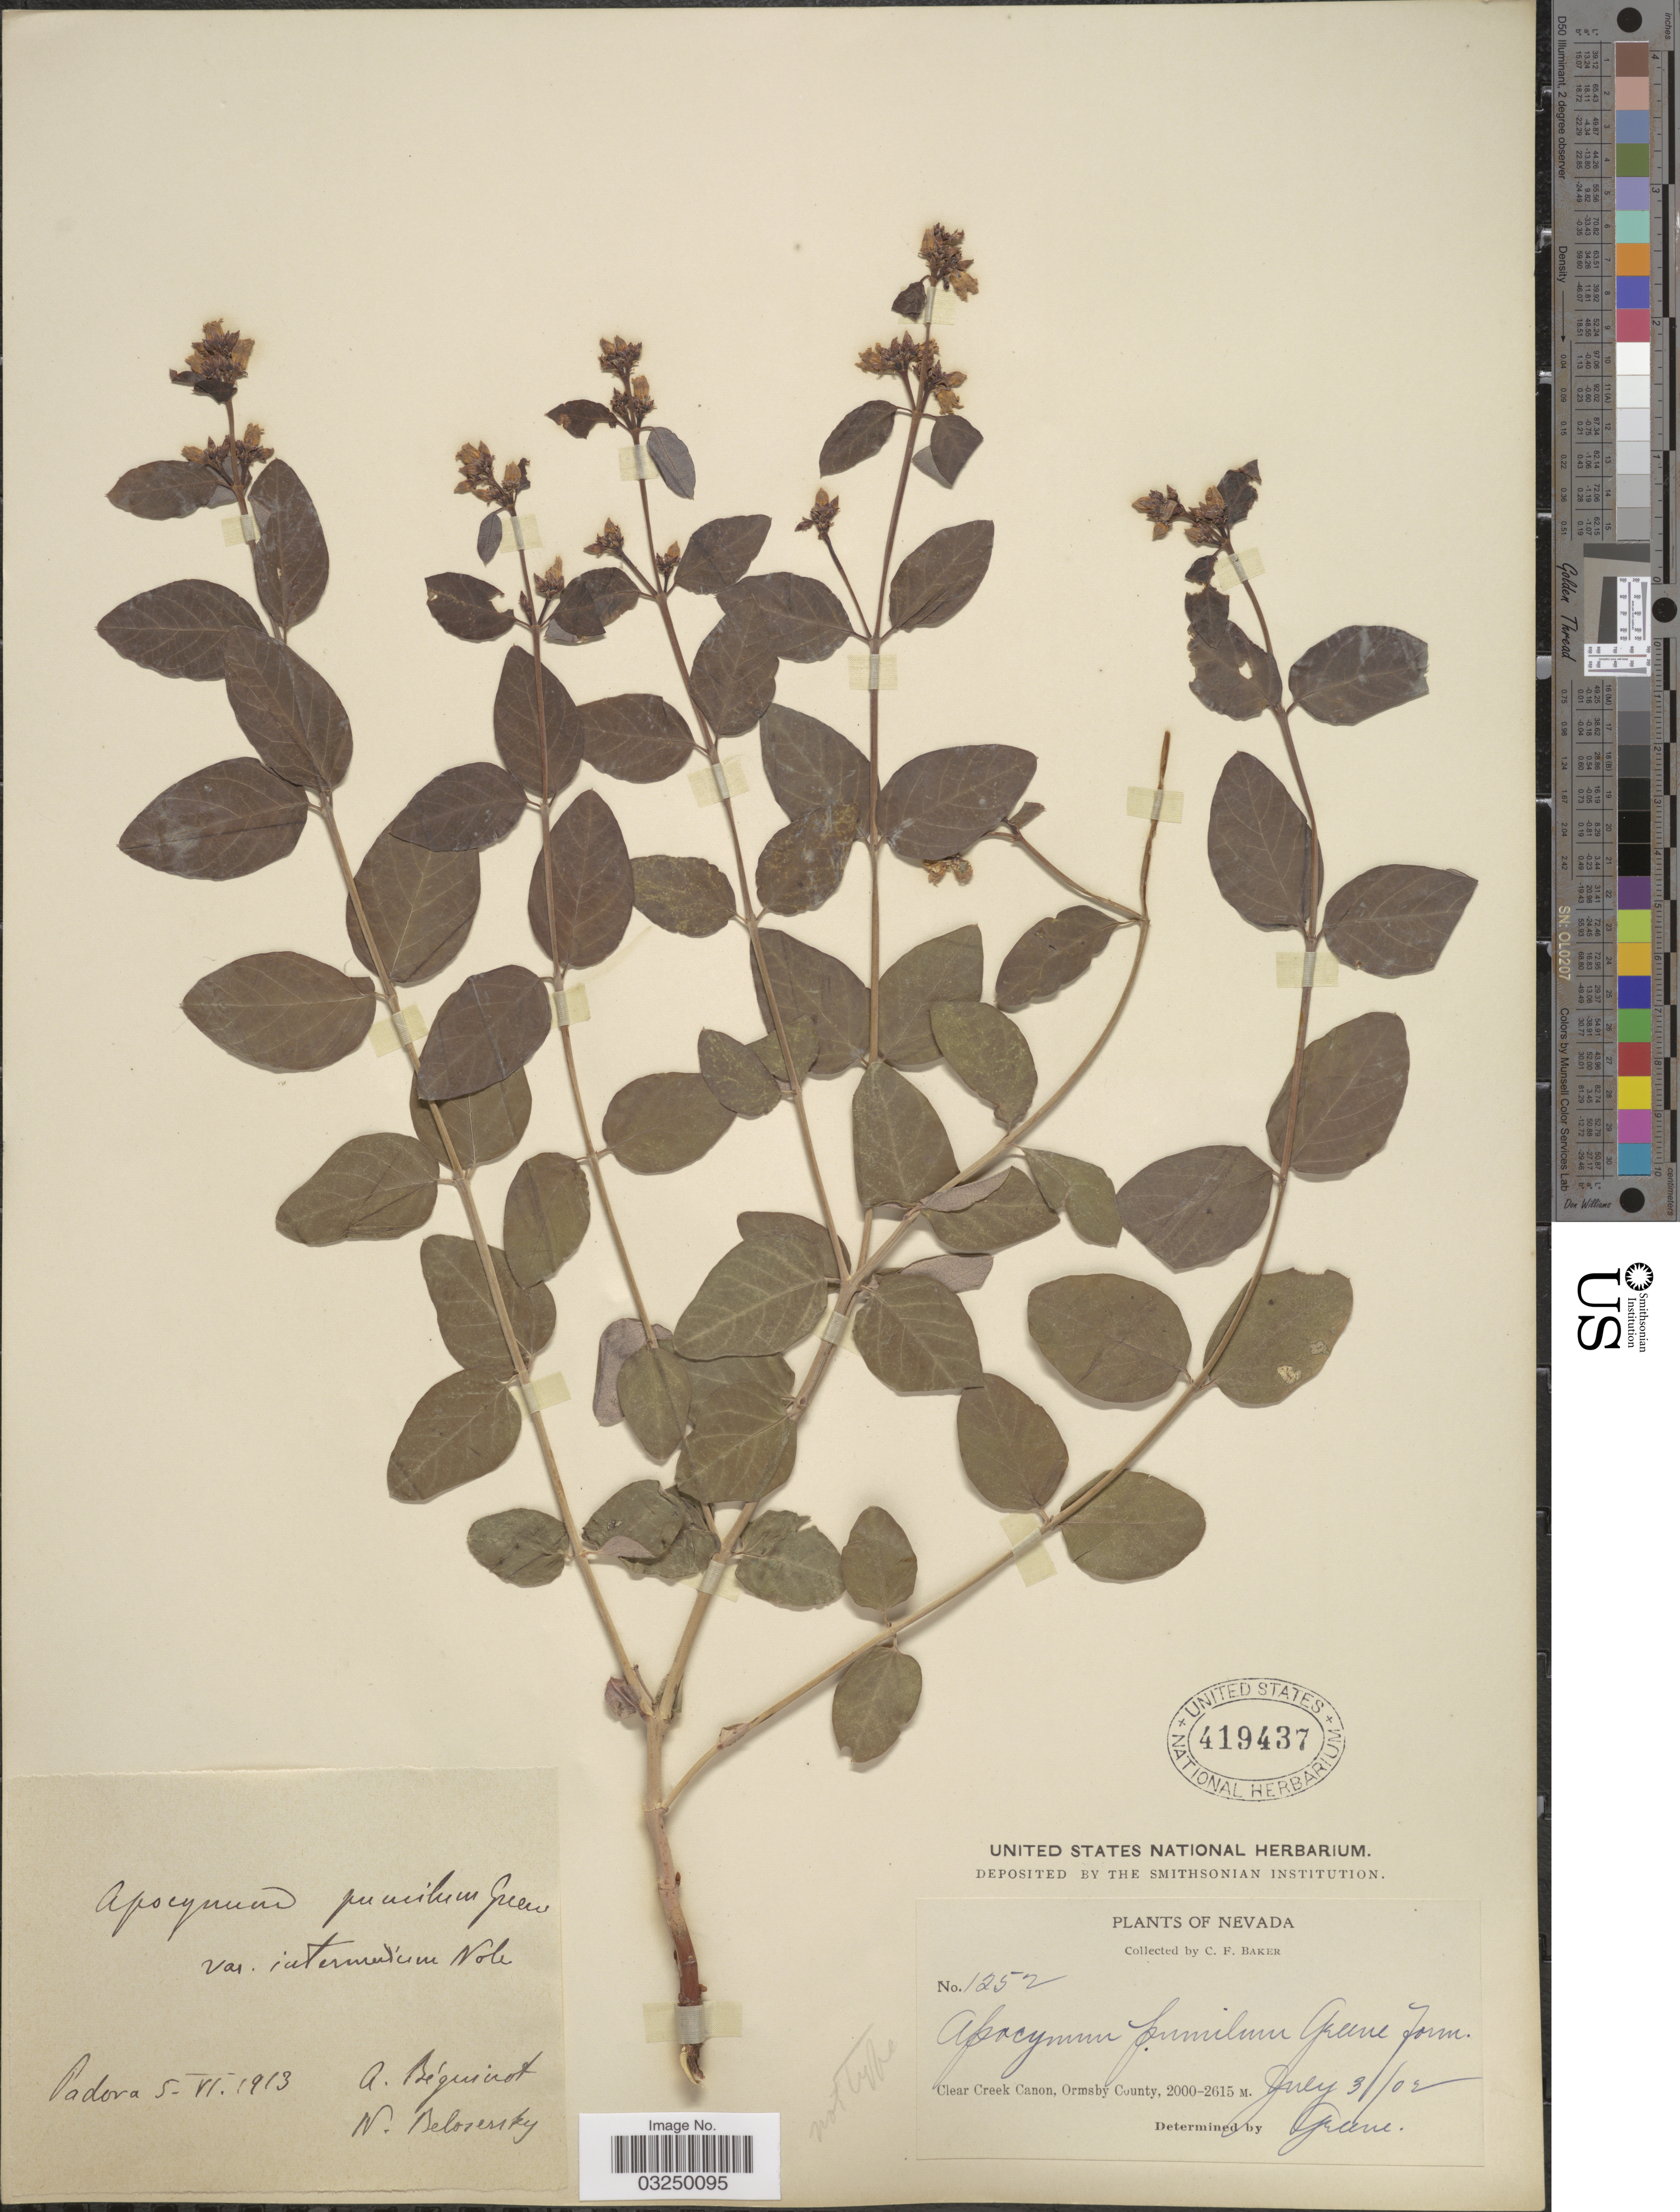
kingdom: Plantae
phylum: Tracheophyta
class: Magnoliopsida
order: Gentianales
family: Apocynaceae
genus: Apocynum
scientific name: Apocynum pumilum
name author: (A. Gray) Greene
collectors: C. F. Baker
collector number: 1252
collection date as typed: Transcribed d/m/y: 3/7/2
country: United States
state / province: Nevada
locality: Clear Creek Canon, Ormsby County.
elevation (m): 2000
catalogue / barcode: US 419437